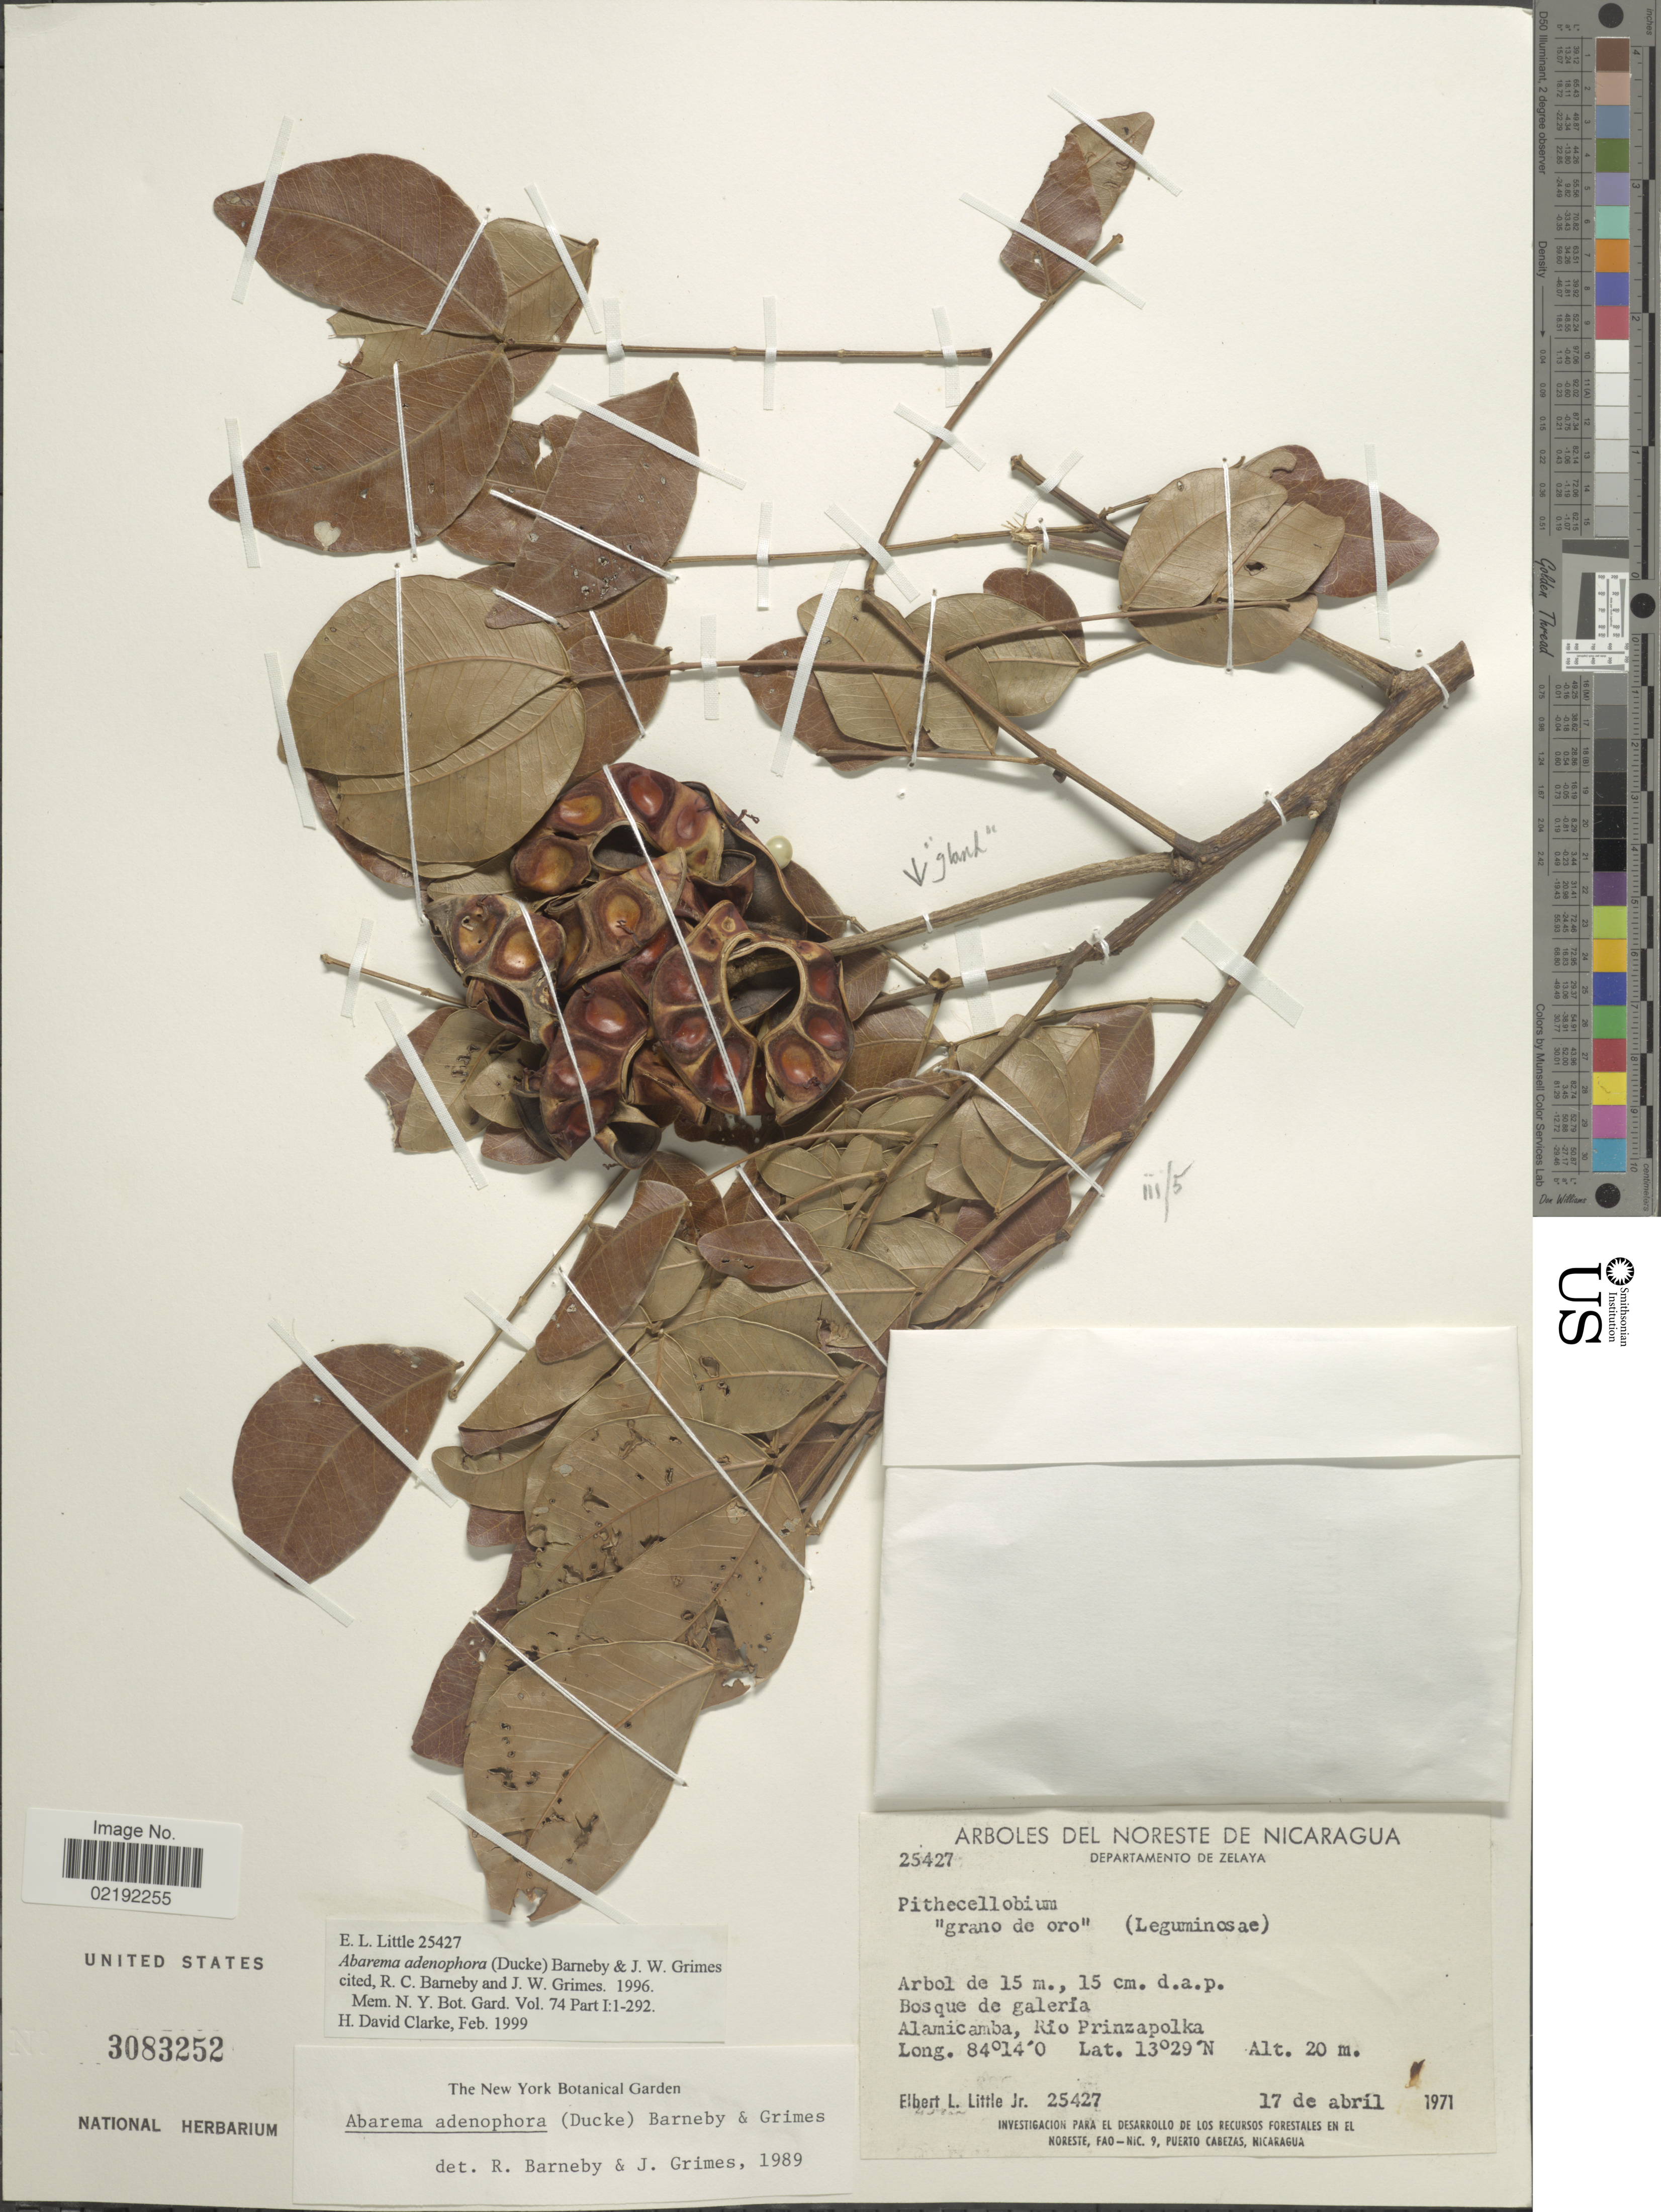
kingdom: Plantae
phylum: Tracheophyta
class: Magnoliopsida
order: Fabales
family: Fabaceae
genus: Abarema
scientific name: Abarema adenophora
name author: (Ducke) Barneby & J.W. Grimes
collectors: E. L. Little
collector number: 25427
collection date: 1971-04-17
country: Nicaragua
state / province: Atlantico Norte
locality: Noreste de Nicaragua, Departamento de Zelaya, Alamicamba, Rio Prinzapolka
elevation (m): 20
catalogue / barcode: US 3083252